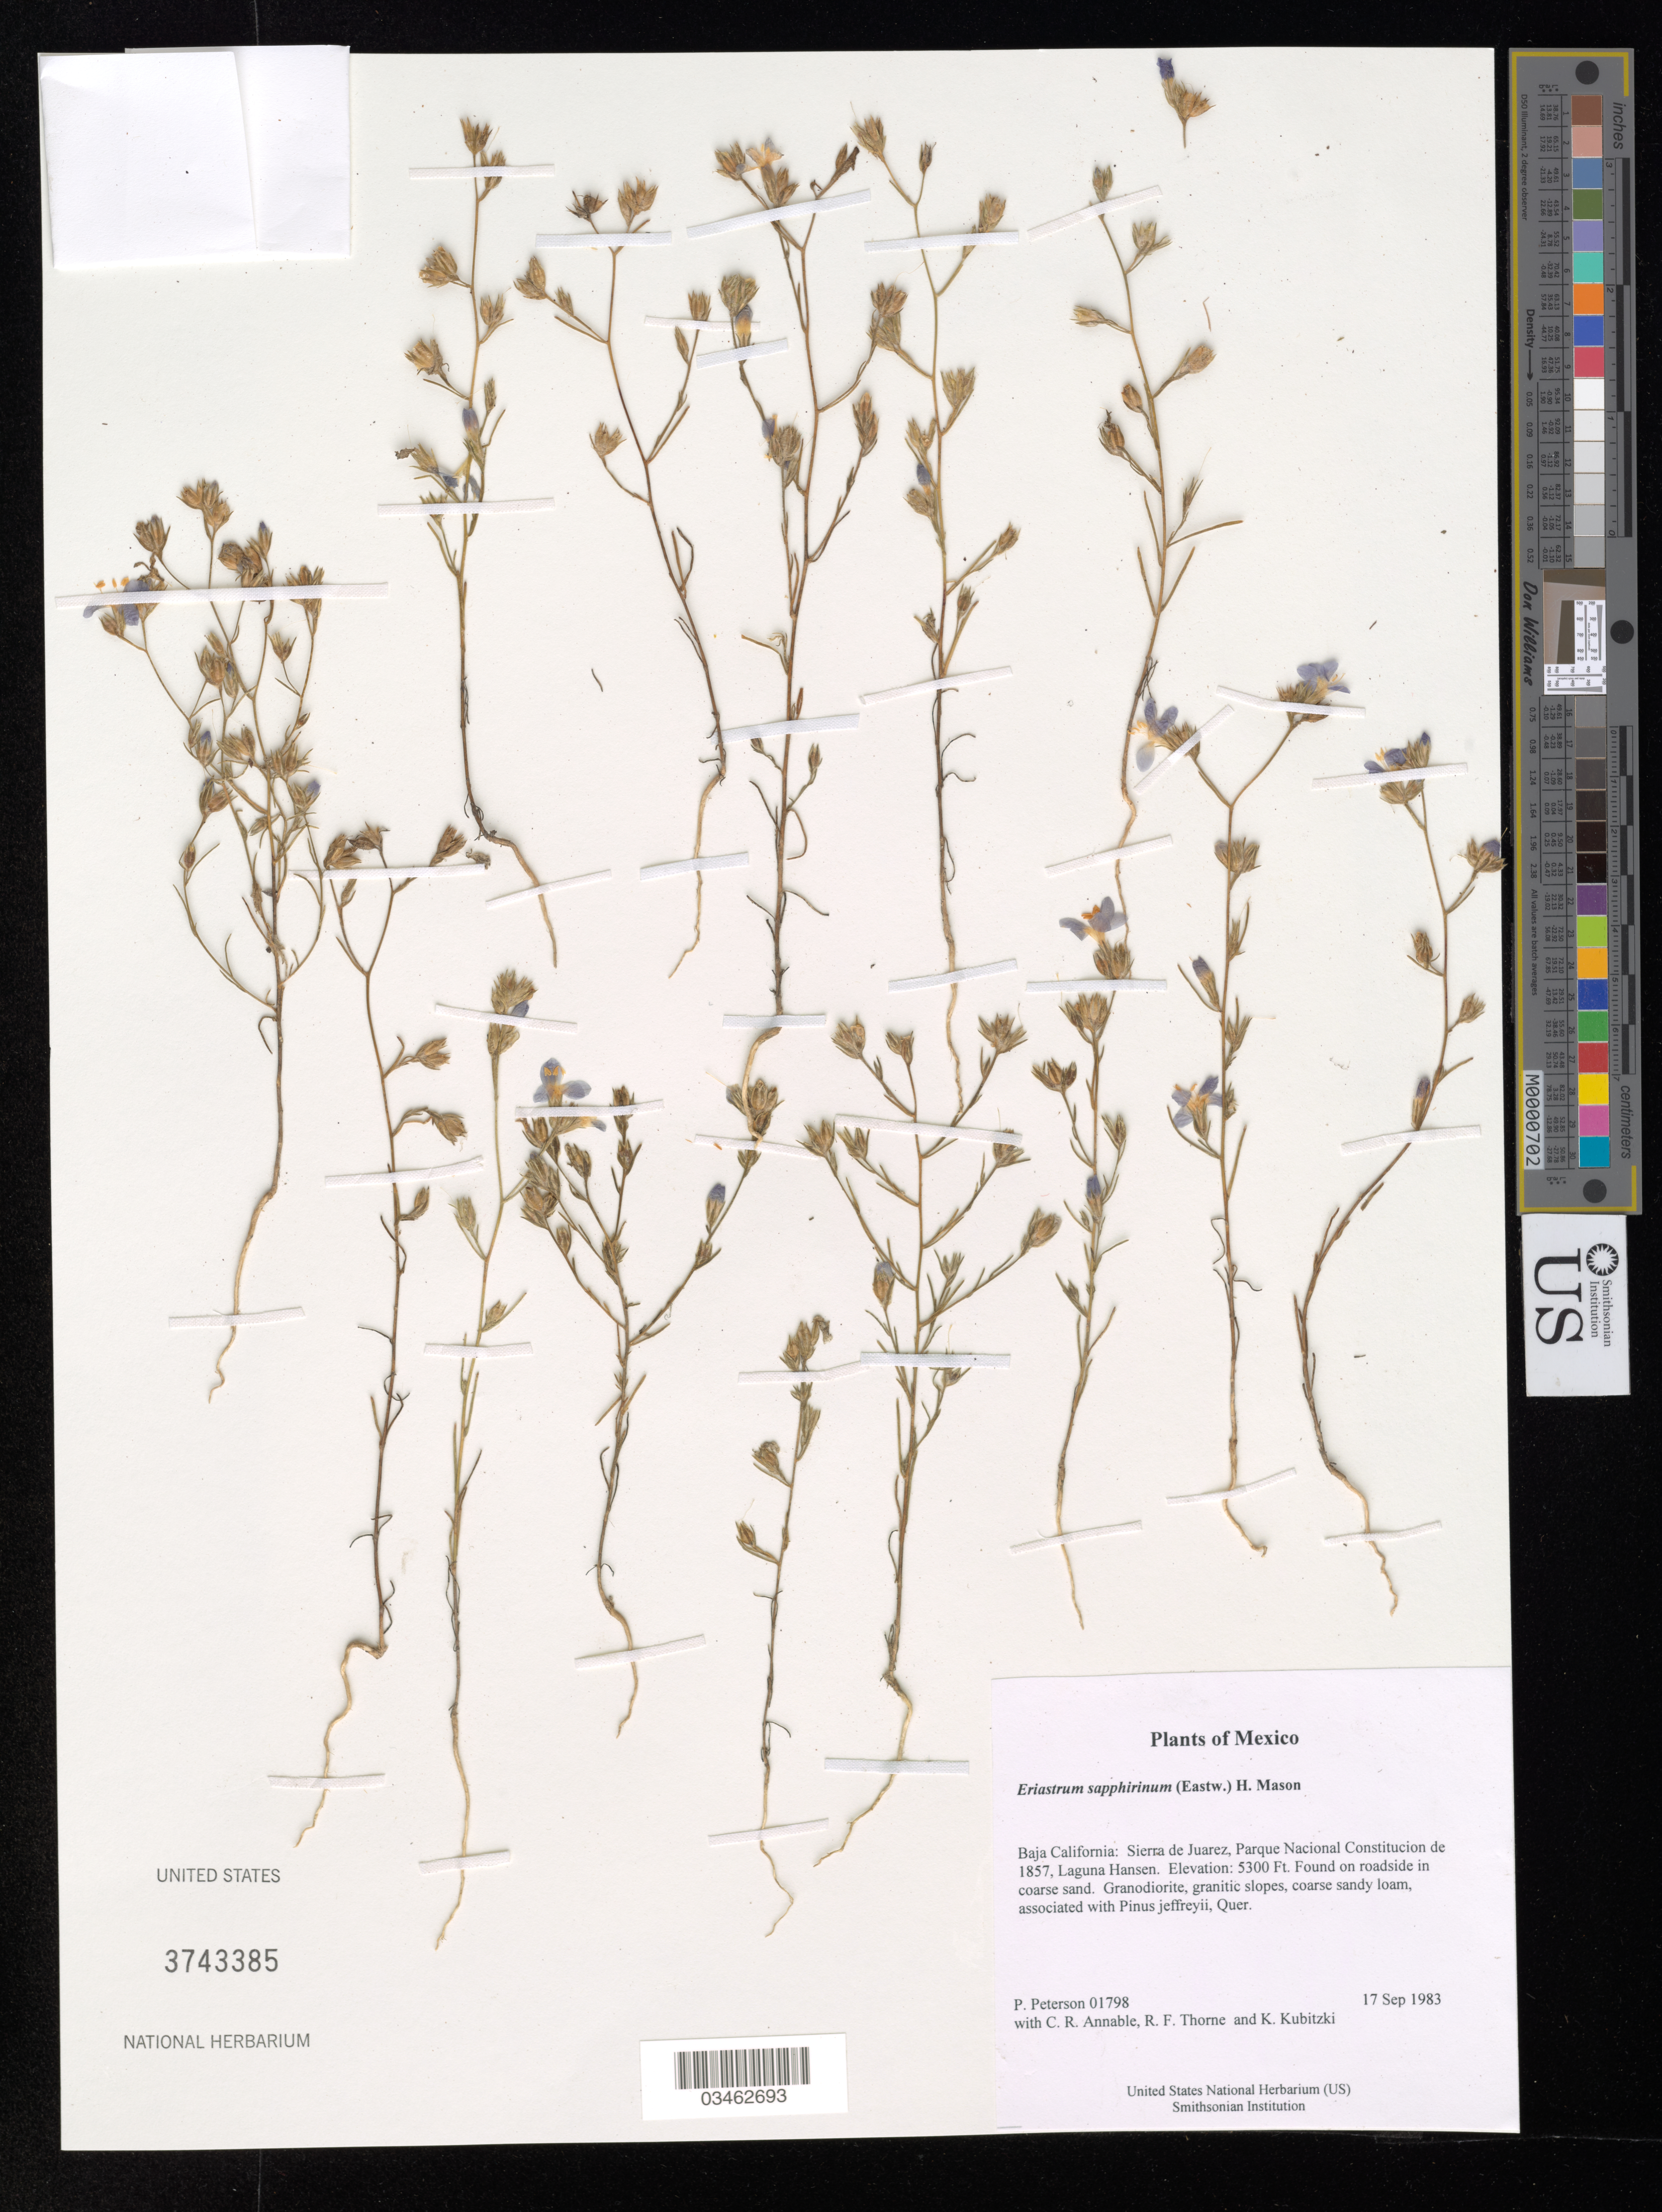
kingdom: Plantae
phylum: Tracheophyta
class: Magnoliopsida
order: Ericales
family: Polemoniaceae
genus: Eriastrum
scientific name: Eriastrum sapphirinum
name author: (Eastw.) H. Mason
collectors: P. M. Peterson, C. R. Annable, R. F. Thorne & K. Kubitzki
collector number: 01798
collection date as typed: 17 Sep 1983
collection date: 1983-09-17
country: Mexico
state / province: Baja California Norte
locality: Sierra de Juarez, Parque Nacional Constitucion de 1857, Laguna Hansen.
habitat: Found on roadside in coarse sand. Granodiorite, granitic slopes, coarse sandy loam, associated with Pinus jeffreyii, Quer.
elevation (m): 1615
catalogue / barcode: US 3743385